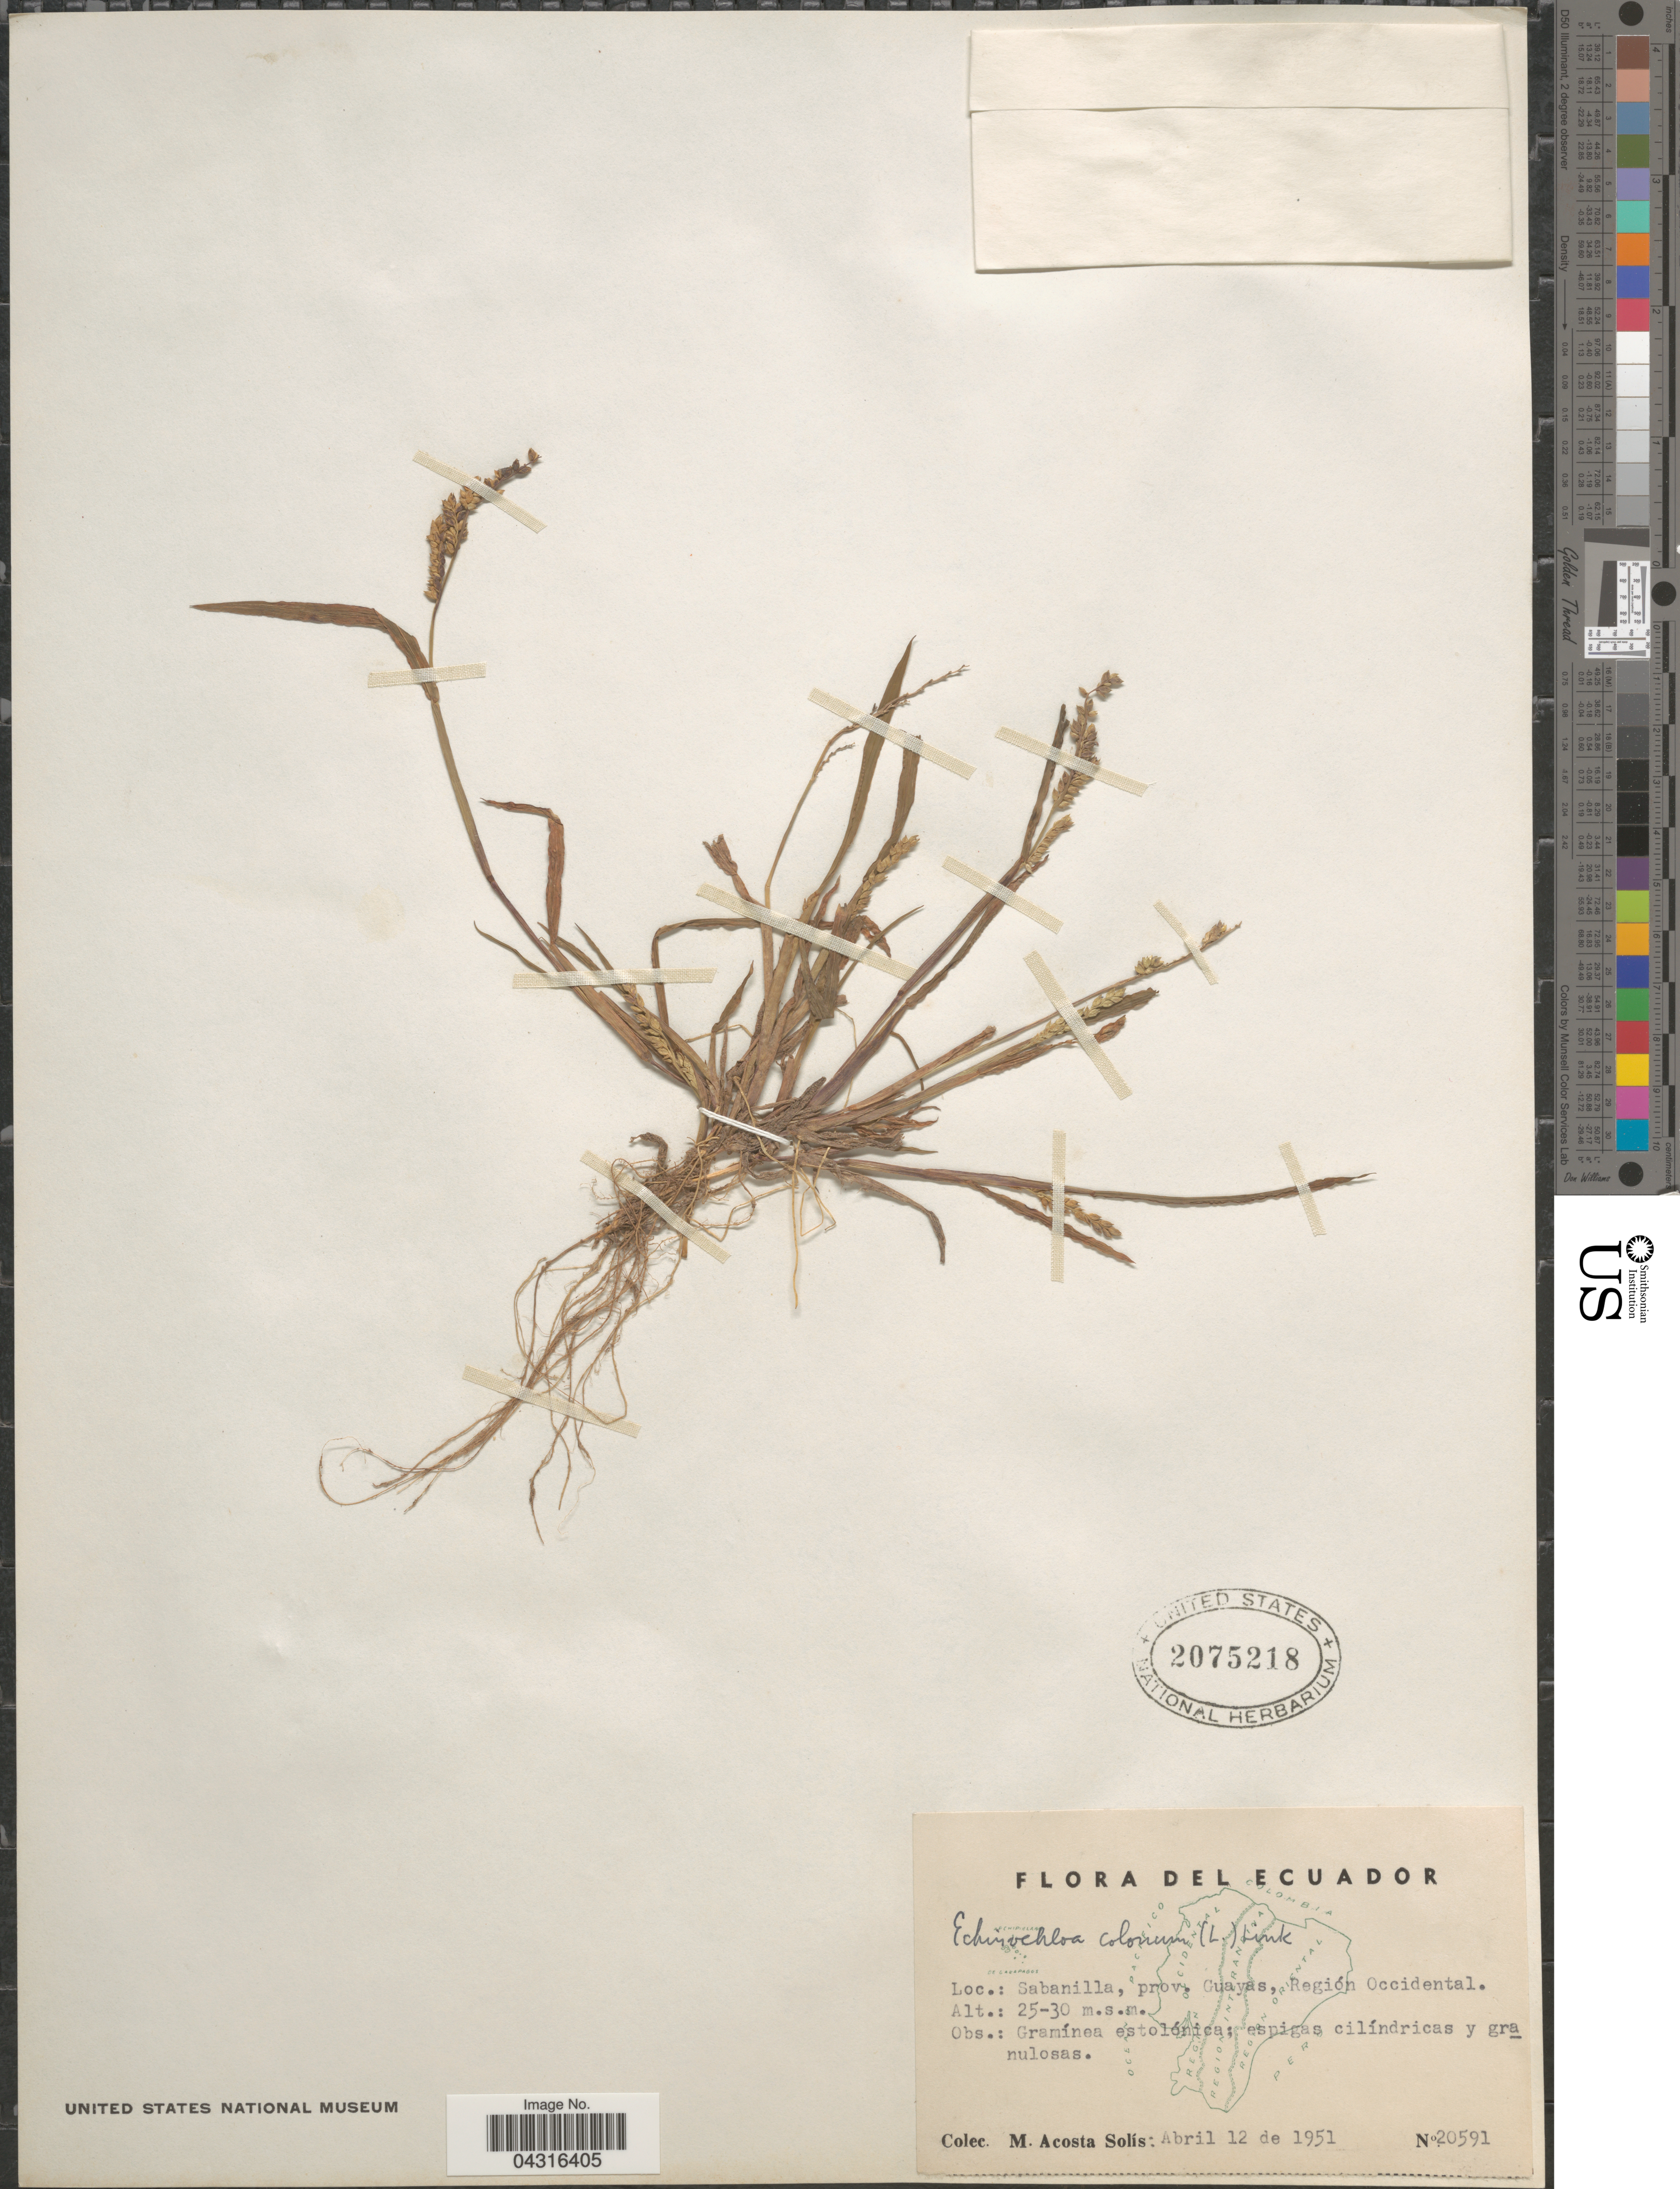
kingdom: Plantae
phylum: Tracheophyta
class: Liliopsida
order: Poales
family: Poaceae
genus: Echinochloa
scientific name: Echinochloa colona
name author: (L.) Link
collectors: M. Acosta Solis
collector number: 20591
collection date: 1951-04-12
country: Ecuador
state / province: Guayas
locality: Sabanilla, Región Occidental.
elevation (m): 25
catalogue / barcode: US 2075218